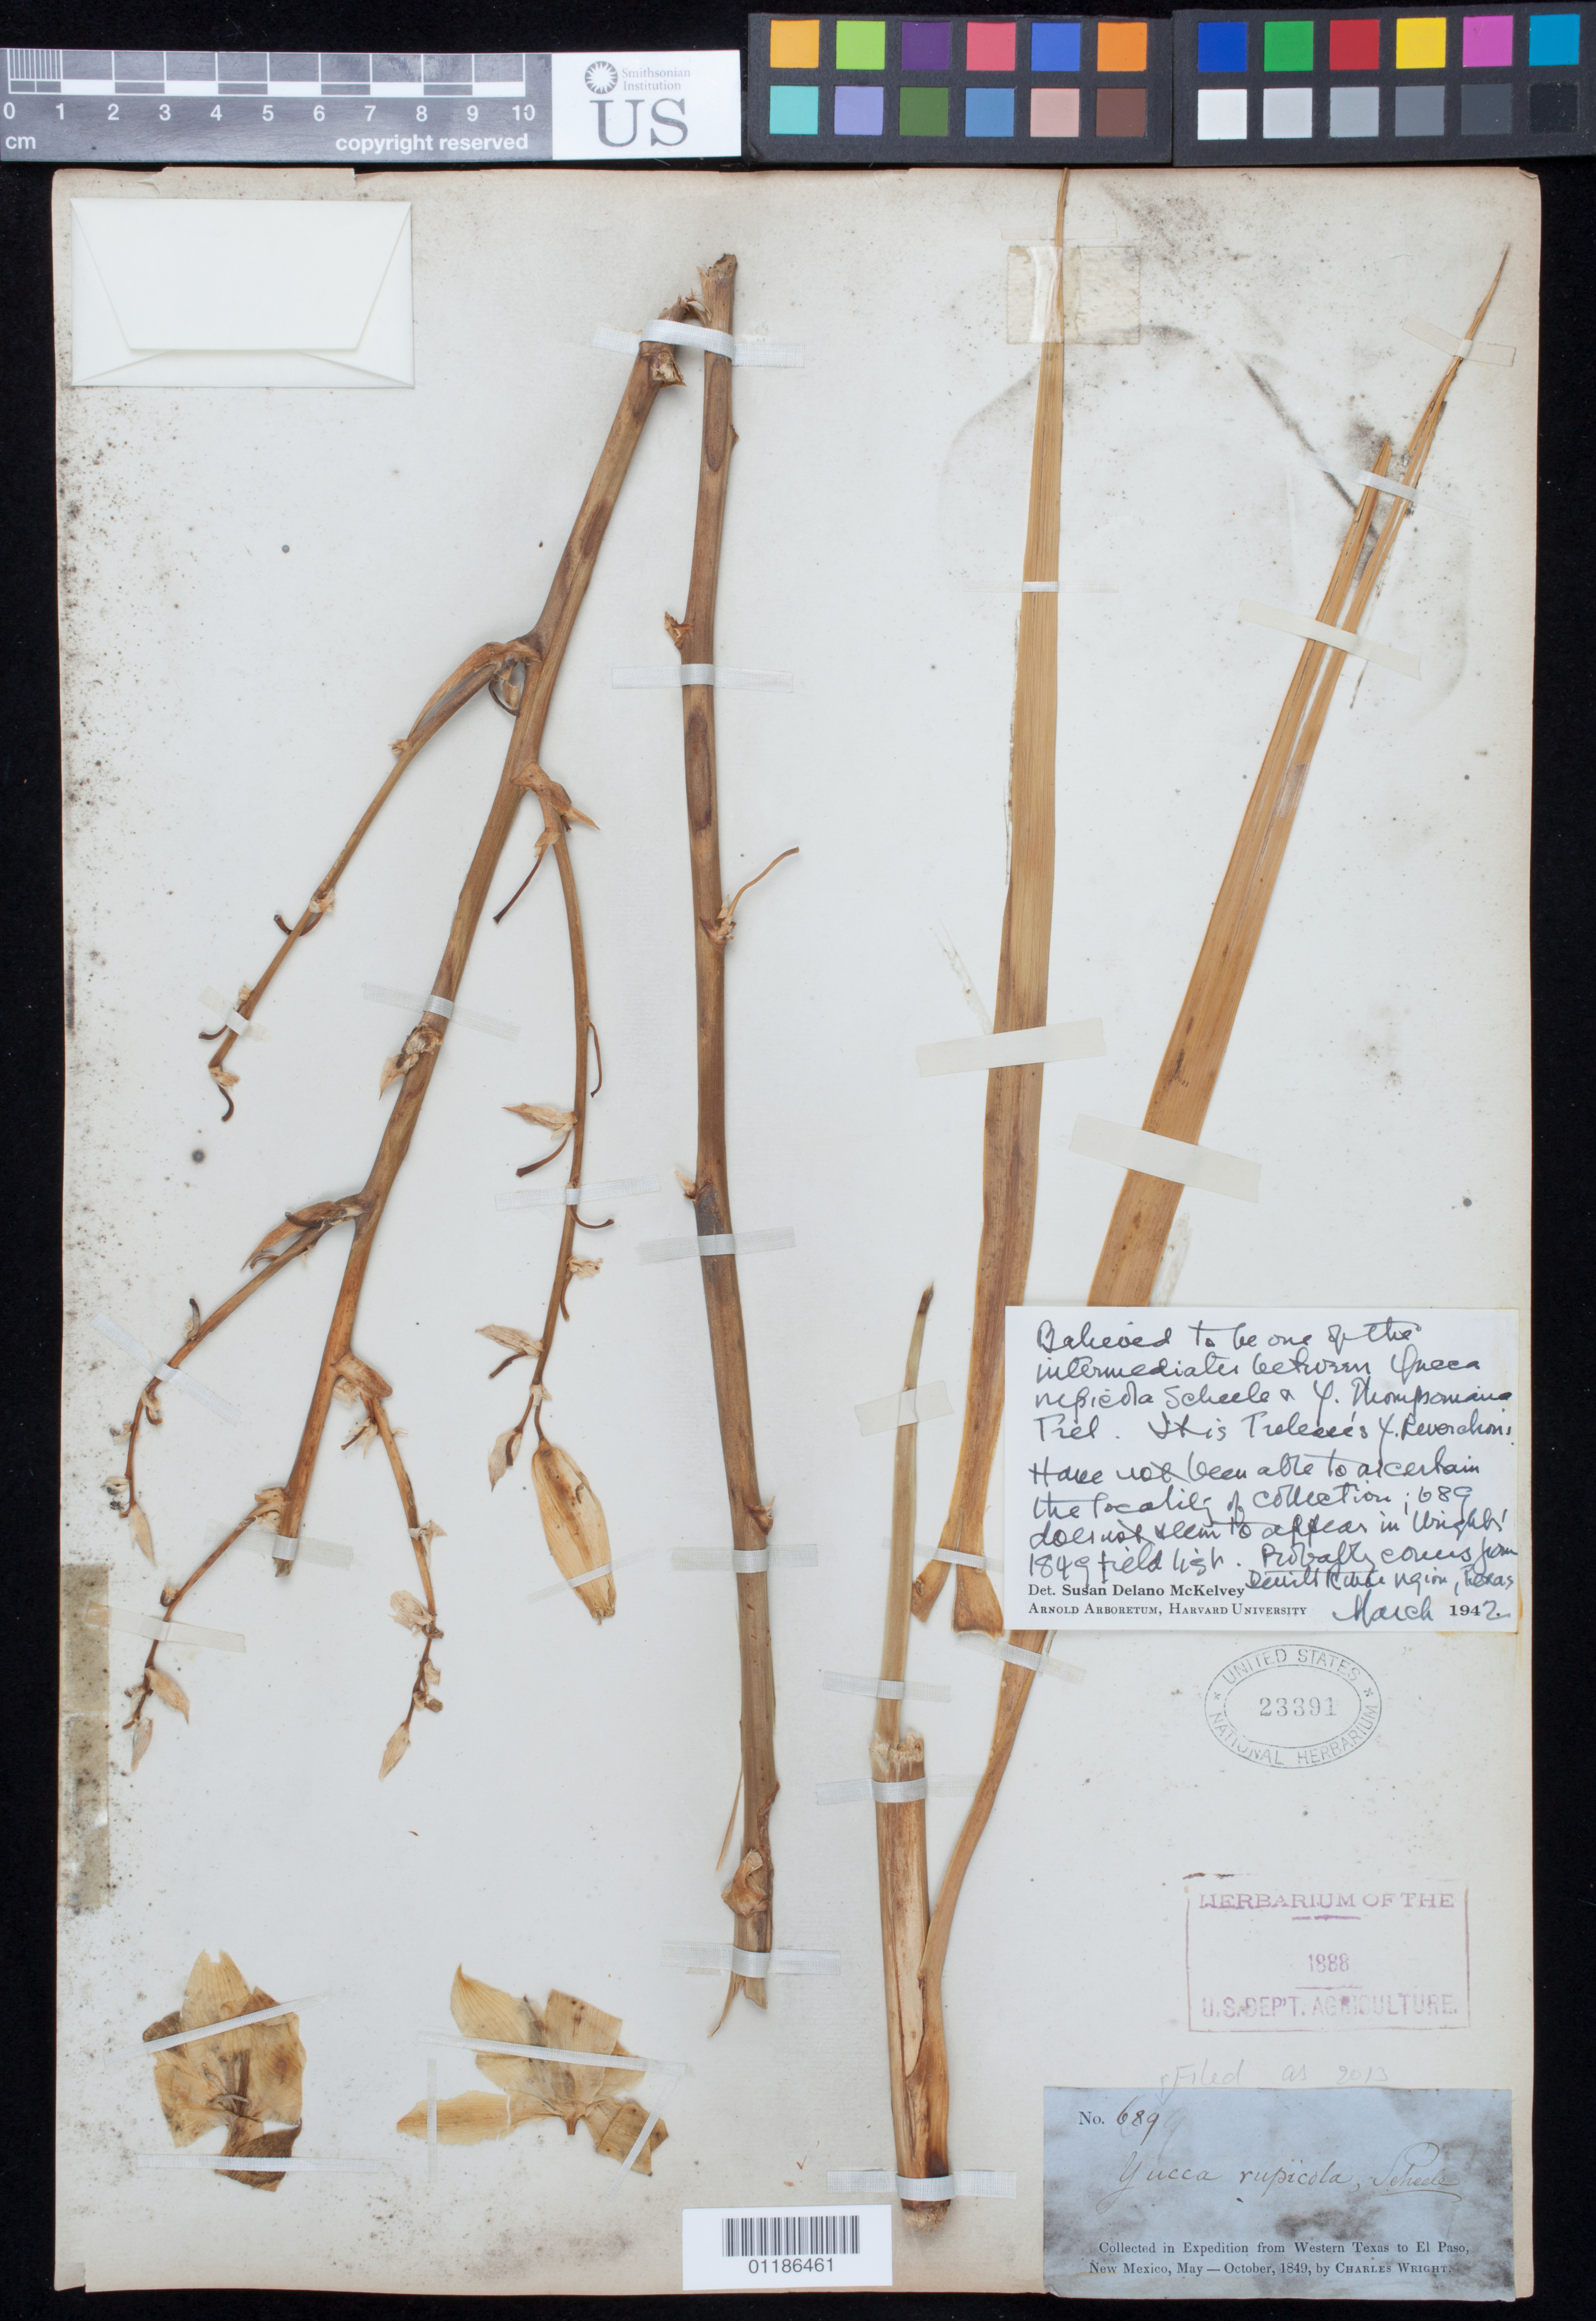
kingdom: Plantae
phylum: Tracheophyta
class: Liliopsida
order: Asparagales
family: Asparagaceae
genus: Yucca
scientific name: Yucca rupicola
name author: Scheele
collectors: C. Wright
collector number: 689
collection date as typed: May 1849 to -- Oct 1849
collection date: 1849-05/1849-10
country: United States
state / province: New Mexico / Texas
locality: W Texas to El Paso, New Mexico.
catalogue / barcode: US 23391